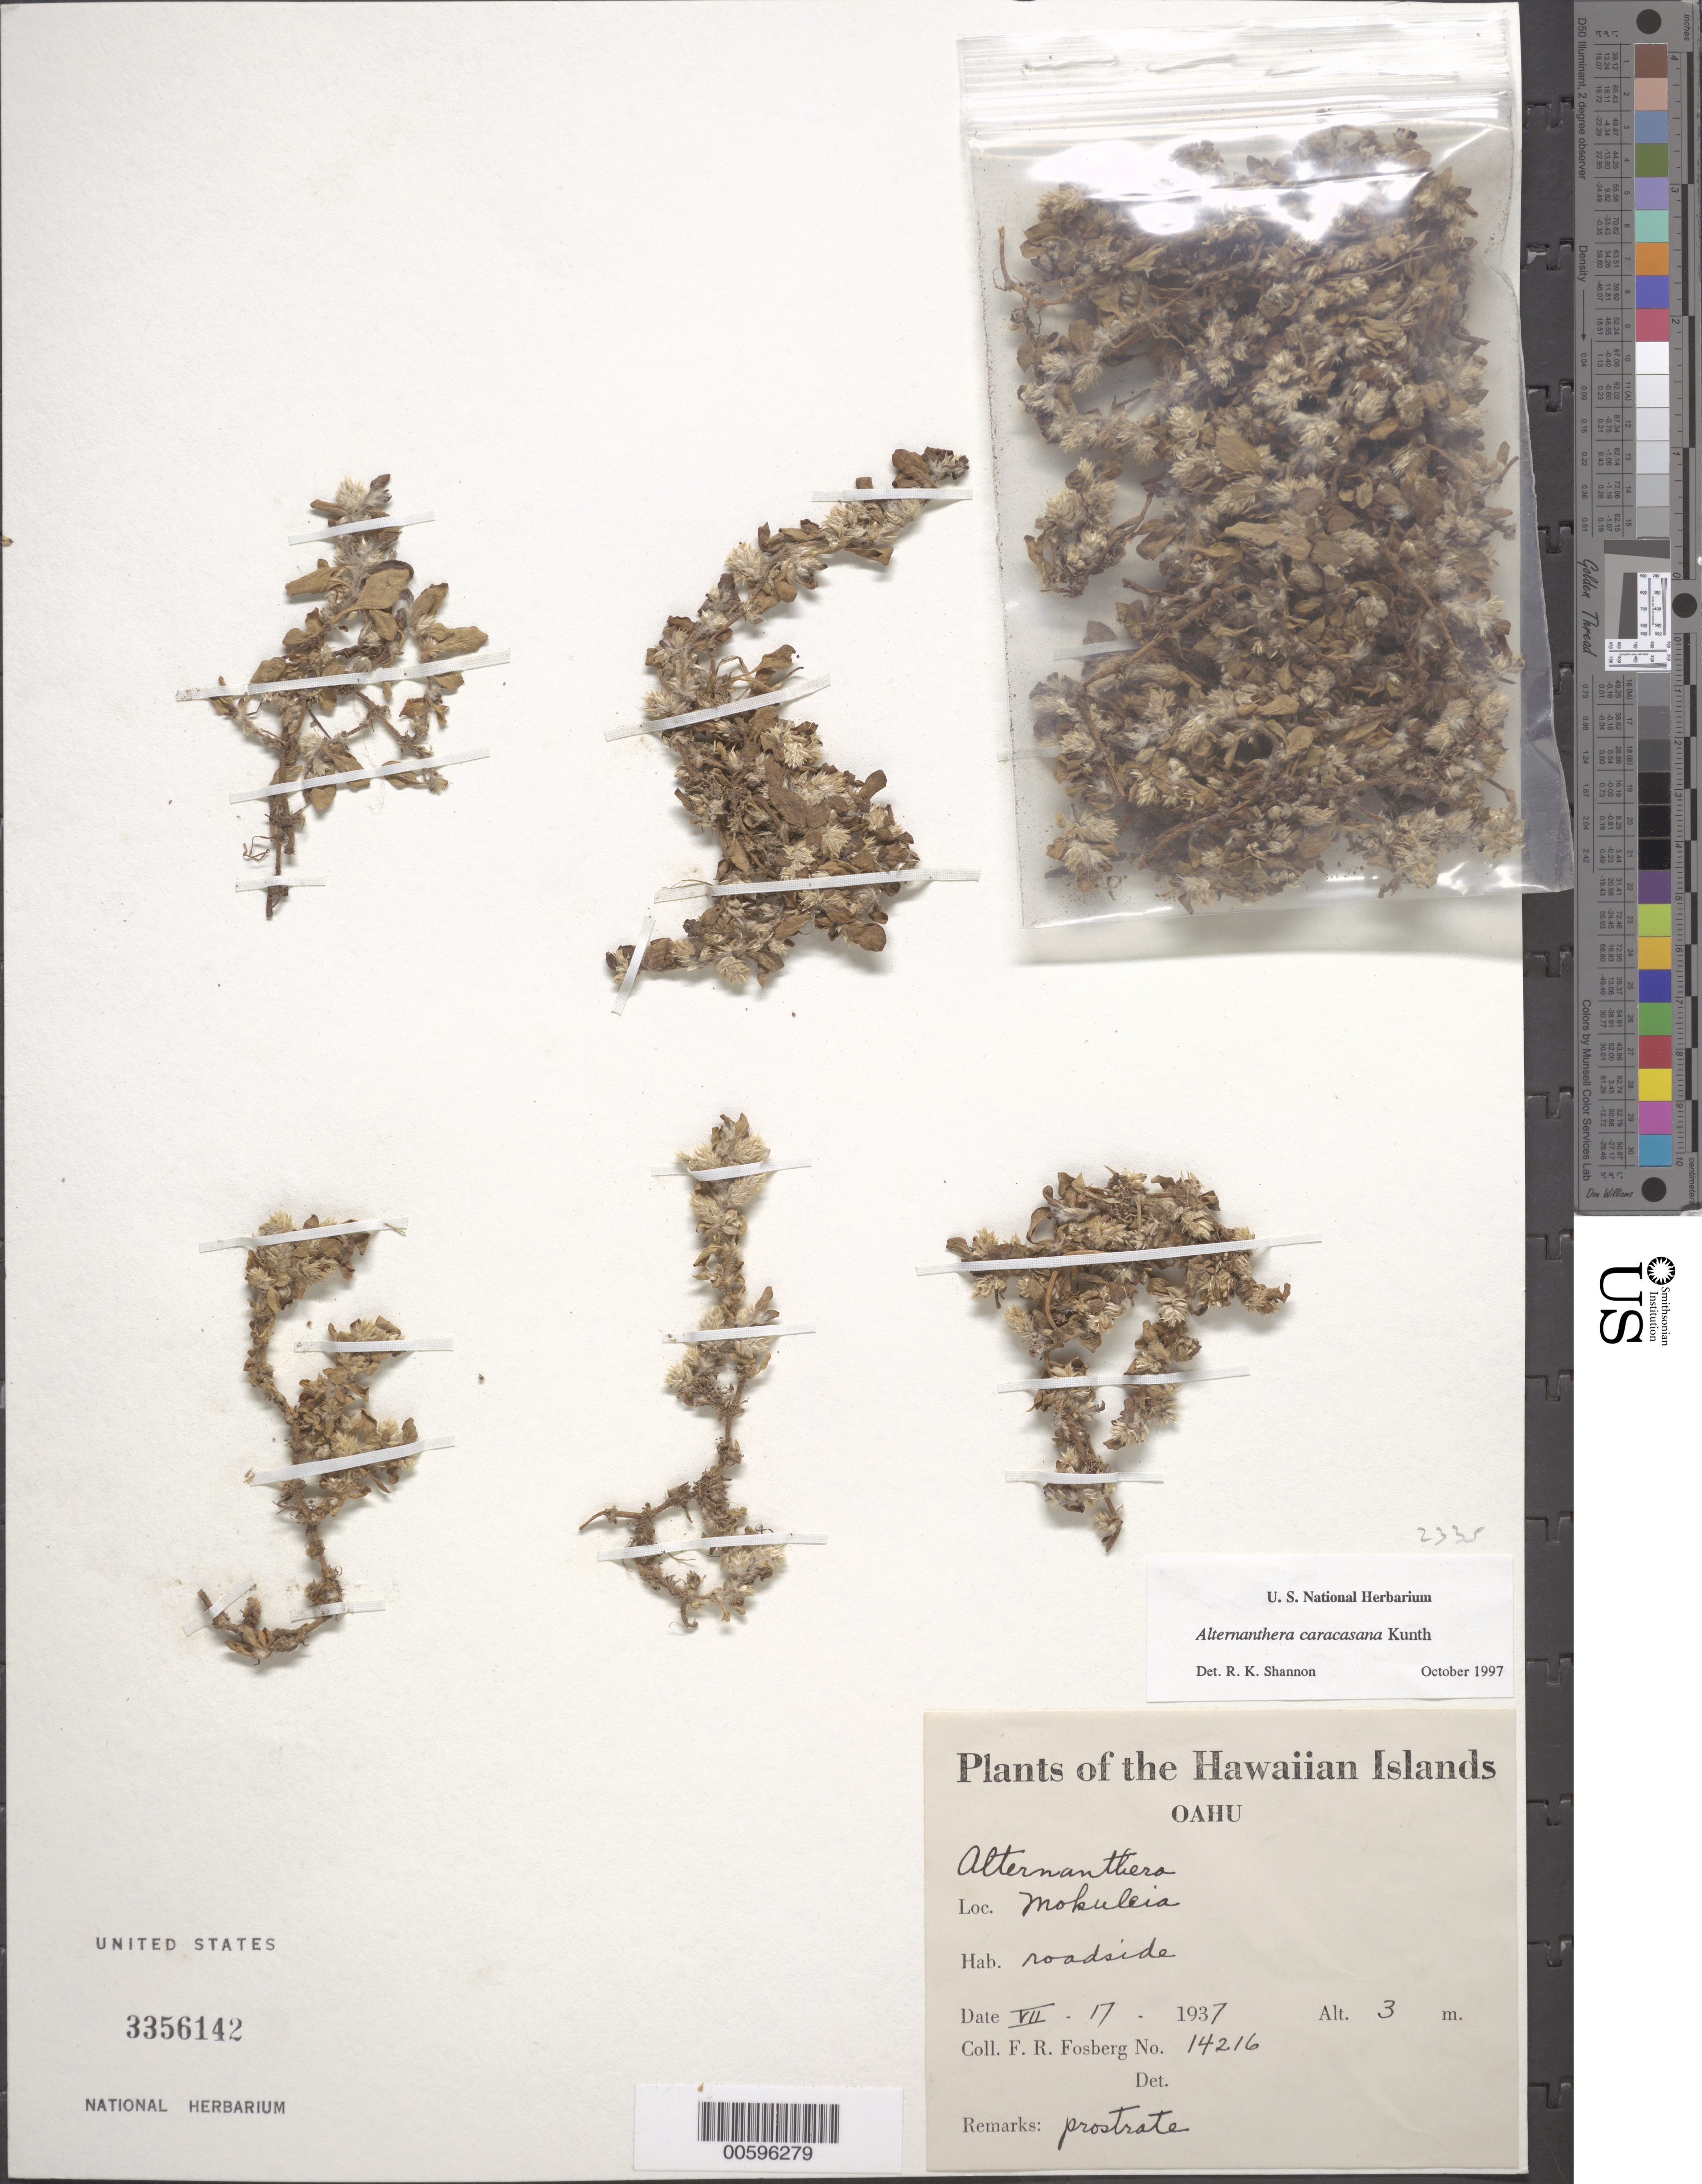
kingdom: Plantae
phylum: Tracheophyta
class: Magnoliopsida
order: Caryophyllales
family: Amaranthaceae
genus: Alternanthera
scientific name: Alternanthera caracasana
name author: Kunth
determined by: Shannon, R. K., (UNITED STATES)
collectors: F. R. Fosberg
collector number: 14216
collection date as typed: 17 Jul 1937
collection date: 1937-07-17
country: United States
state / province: Hawaii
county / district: Honolulu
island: Oahu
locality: Mokuleia.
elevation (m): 3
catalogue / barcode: US 3356142